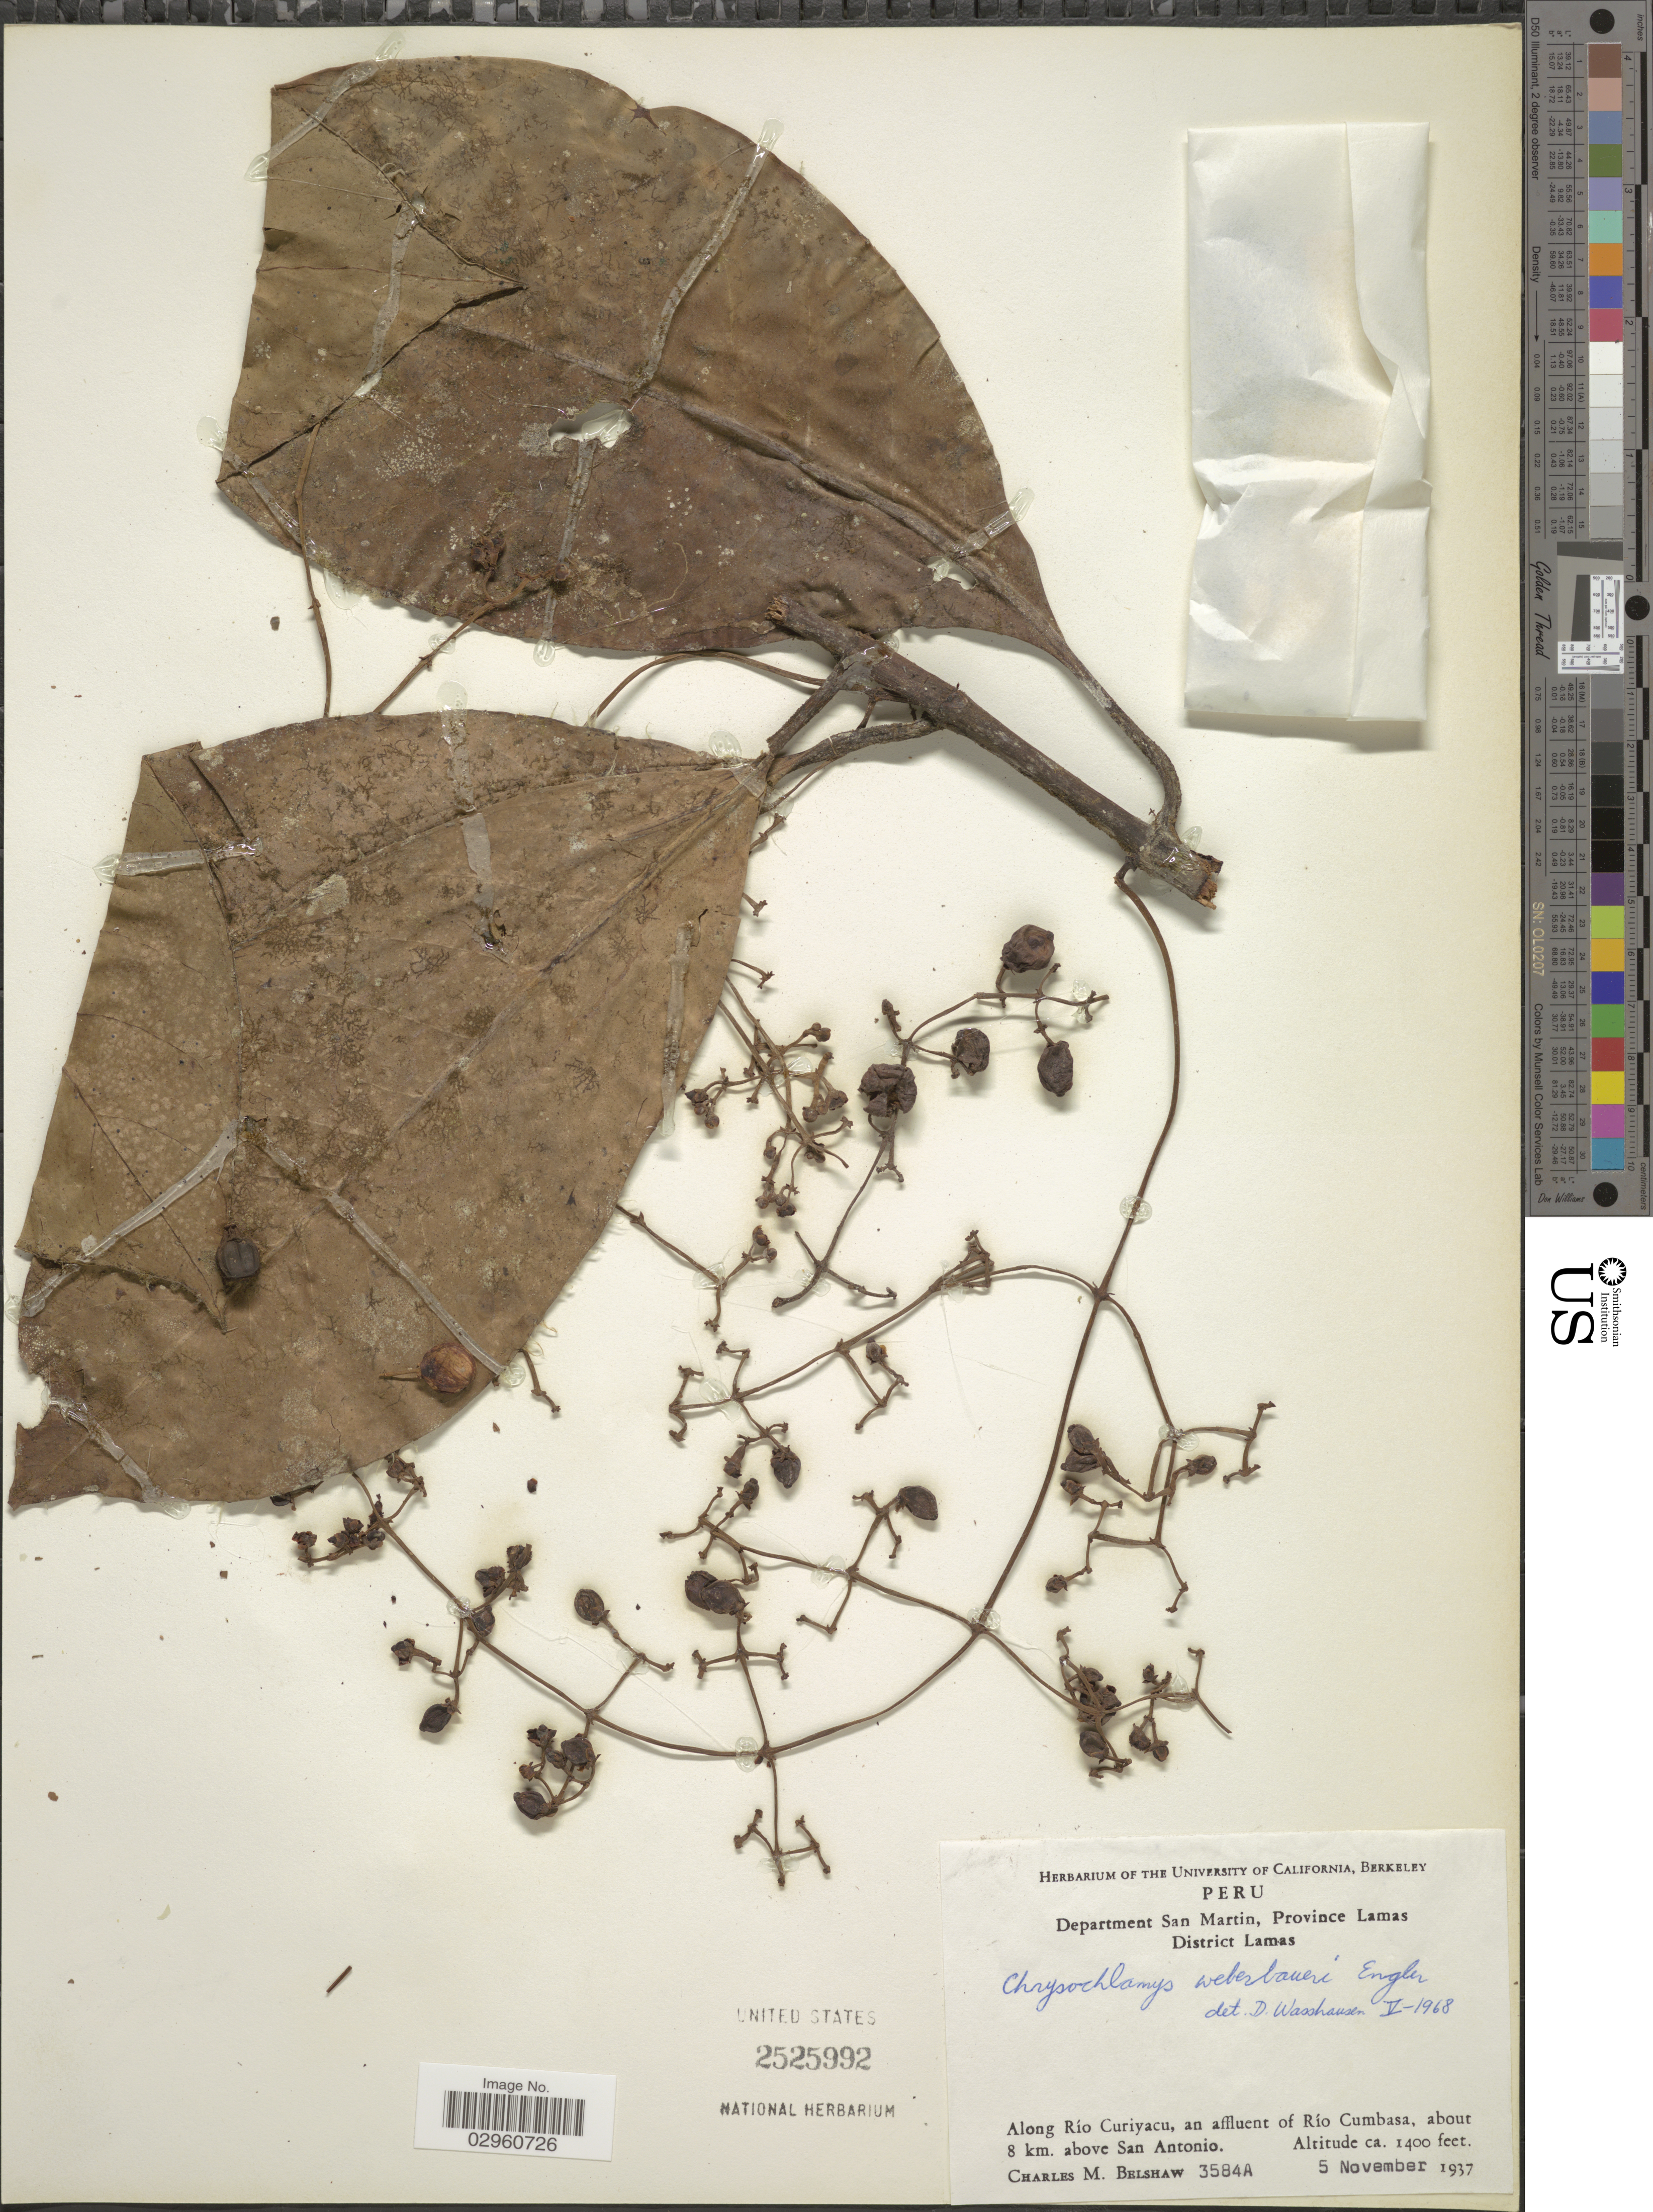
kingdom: Plantae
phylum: Tracheophyta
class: Magnoliopsida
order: Malpighiales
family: Clusiaceae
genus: Chrysochlamys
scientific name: Chrysochlamys weberbaueri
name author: Engl.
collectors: C. Shaw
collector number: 3584A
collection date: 1937-11-05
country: Peru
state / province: San Martín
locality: Department San Martin, Province Lamas. District Lamas. Along Río Curiyacu, an affluent of Río Cumbasa, about 8 km. above San Antonio.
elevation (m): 427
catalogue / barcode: US 2525992